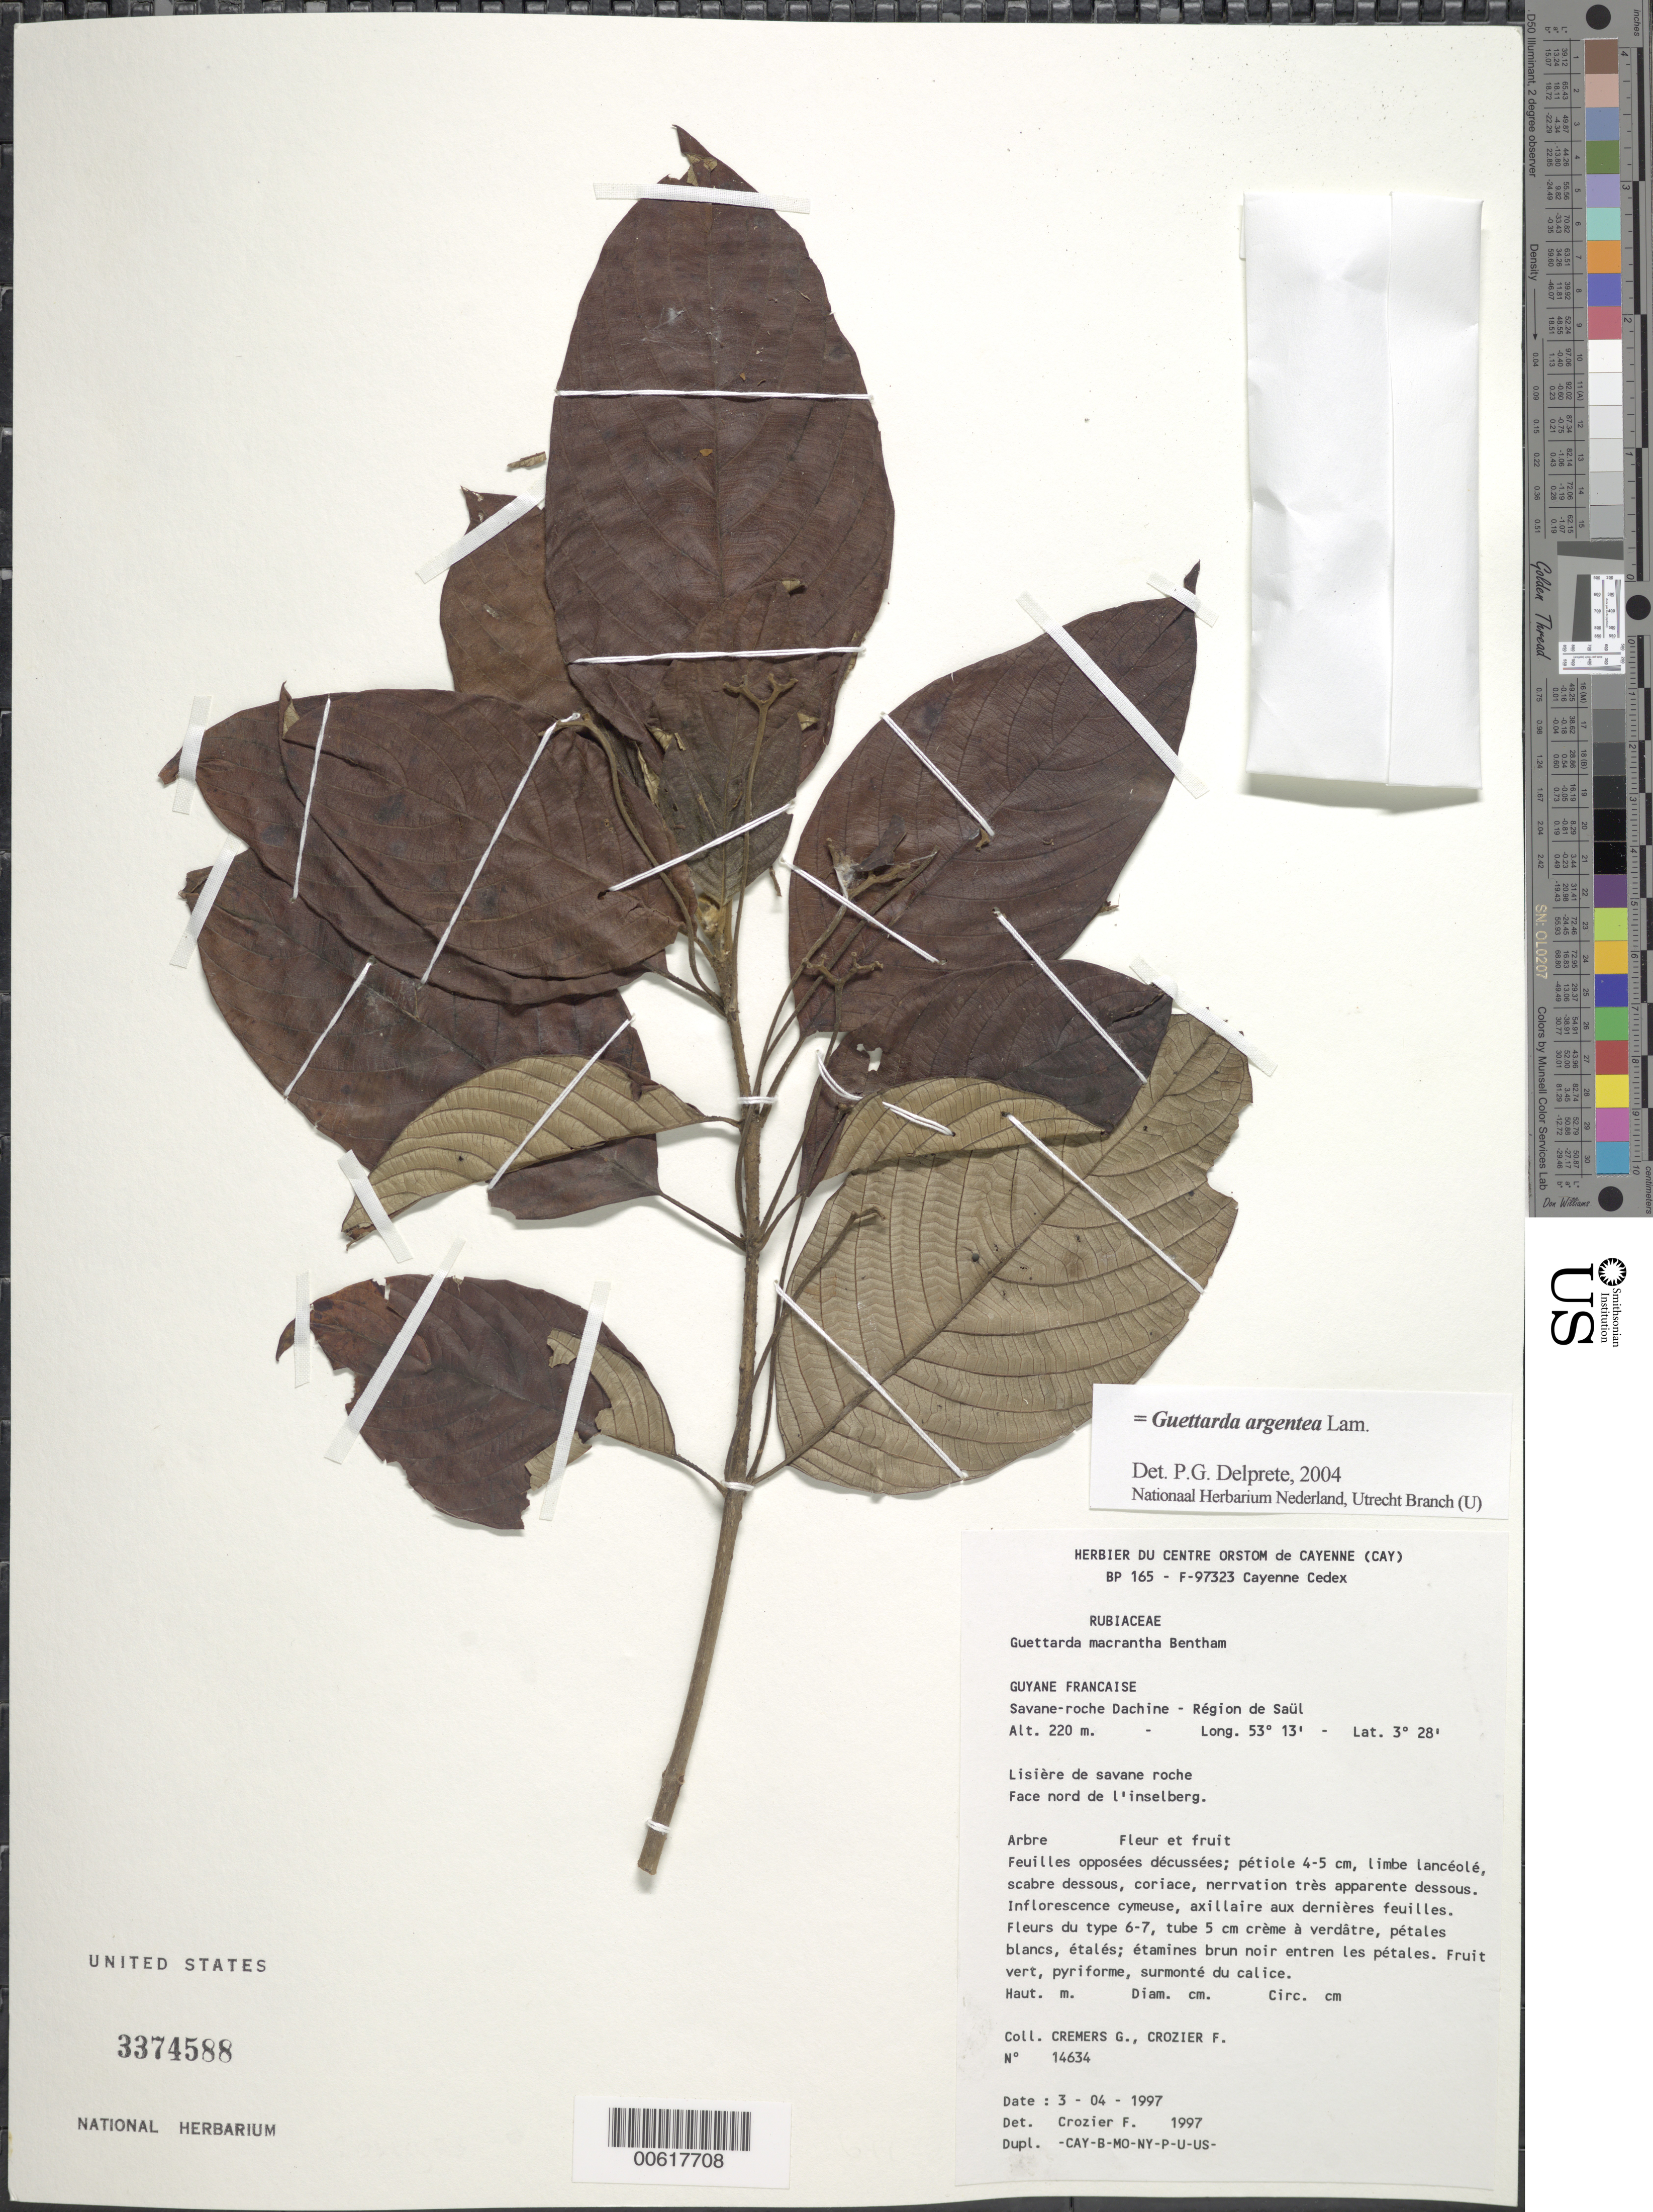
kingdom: Plantae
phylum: Tracheophyta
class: Magnoliopsida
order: Gentianales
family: Rubiaceae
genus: Guettarda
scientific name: Guettarda argentea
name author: Lam.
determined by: Delprete, P. G., Herb. de Guyane Cay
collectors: G. Cremers & F. Crozier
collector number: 14634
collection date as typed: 3-Apr-97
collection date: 1997-04-03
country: French Guiana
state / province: Saint-Laurent-du-Maroni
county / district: Saül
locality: Saül, savane-roche Dachine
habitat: Forêt claire sur inselberg. Face nord de l 'inselberg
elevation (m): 220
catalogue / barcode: US 3374588